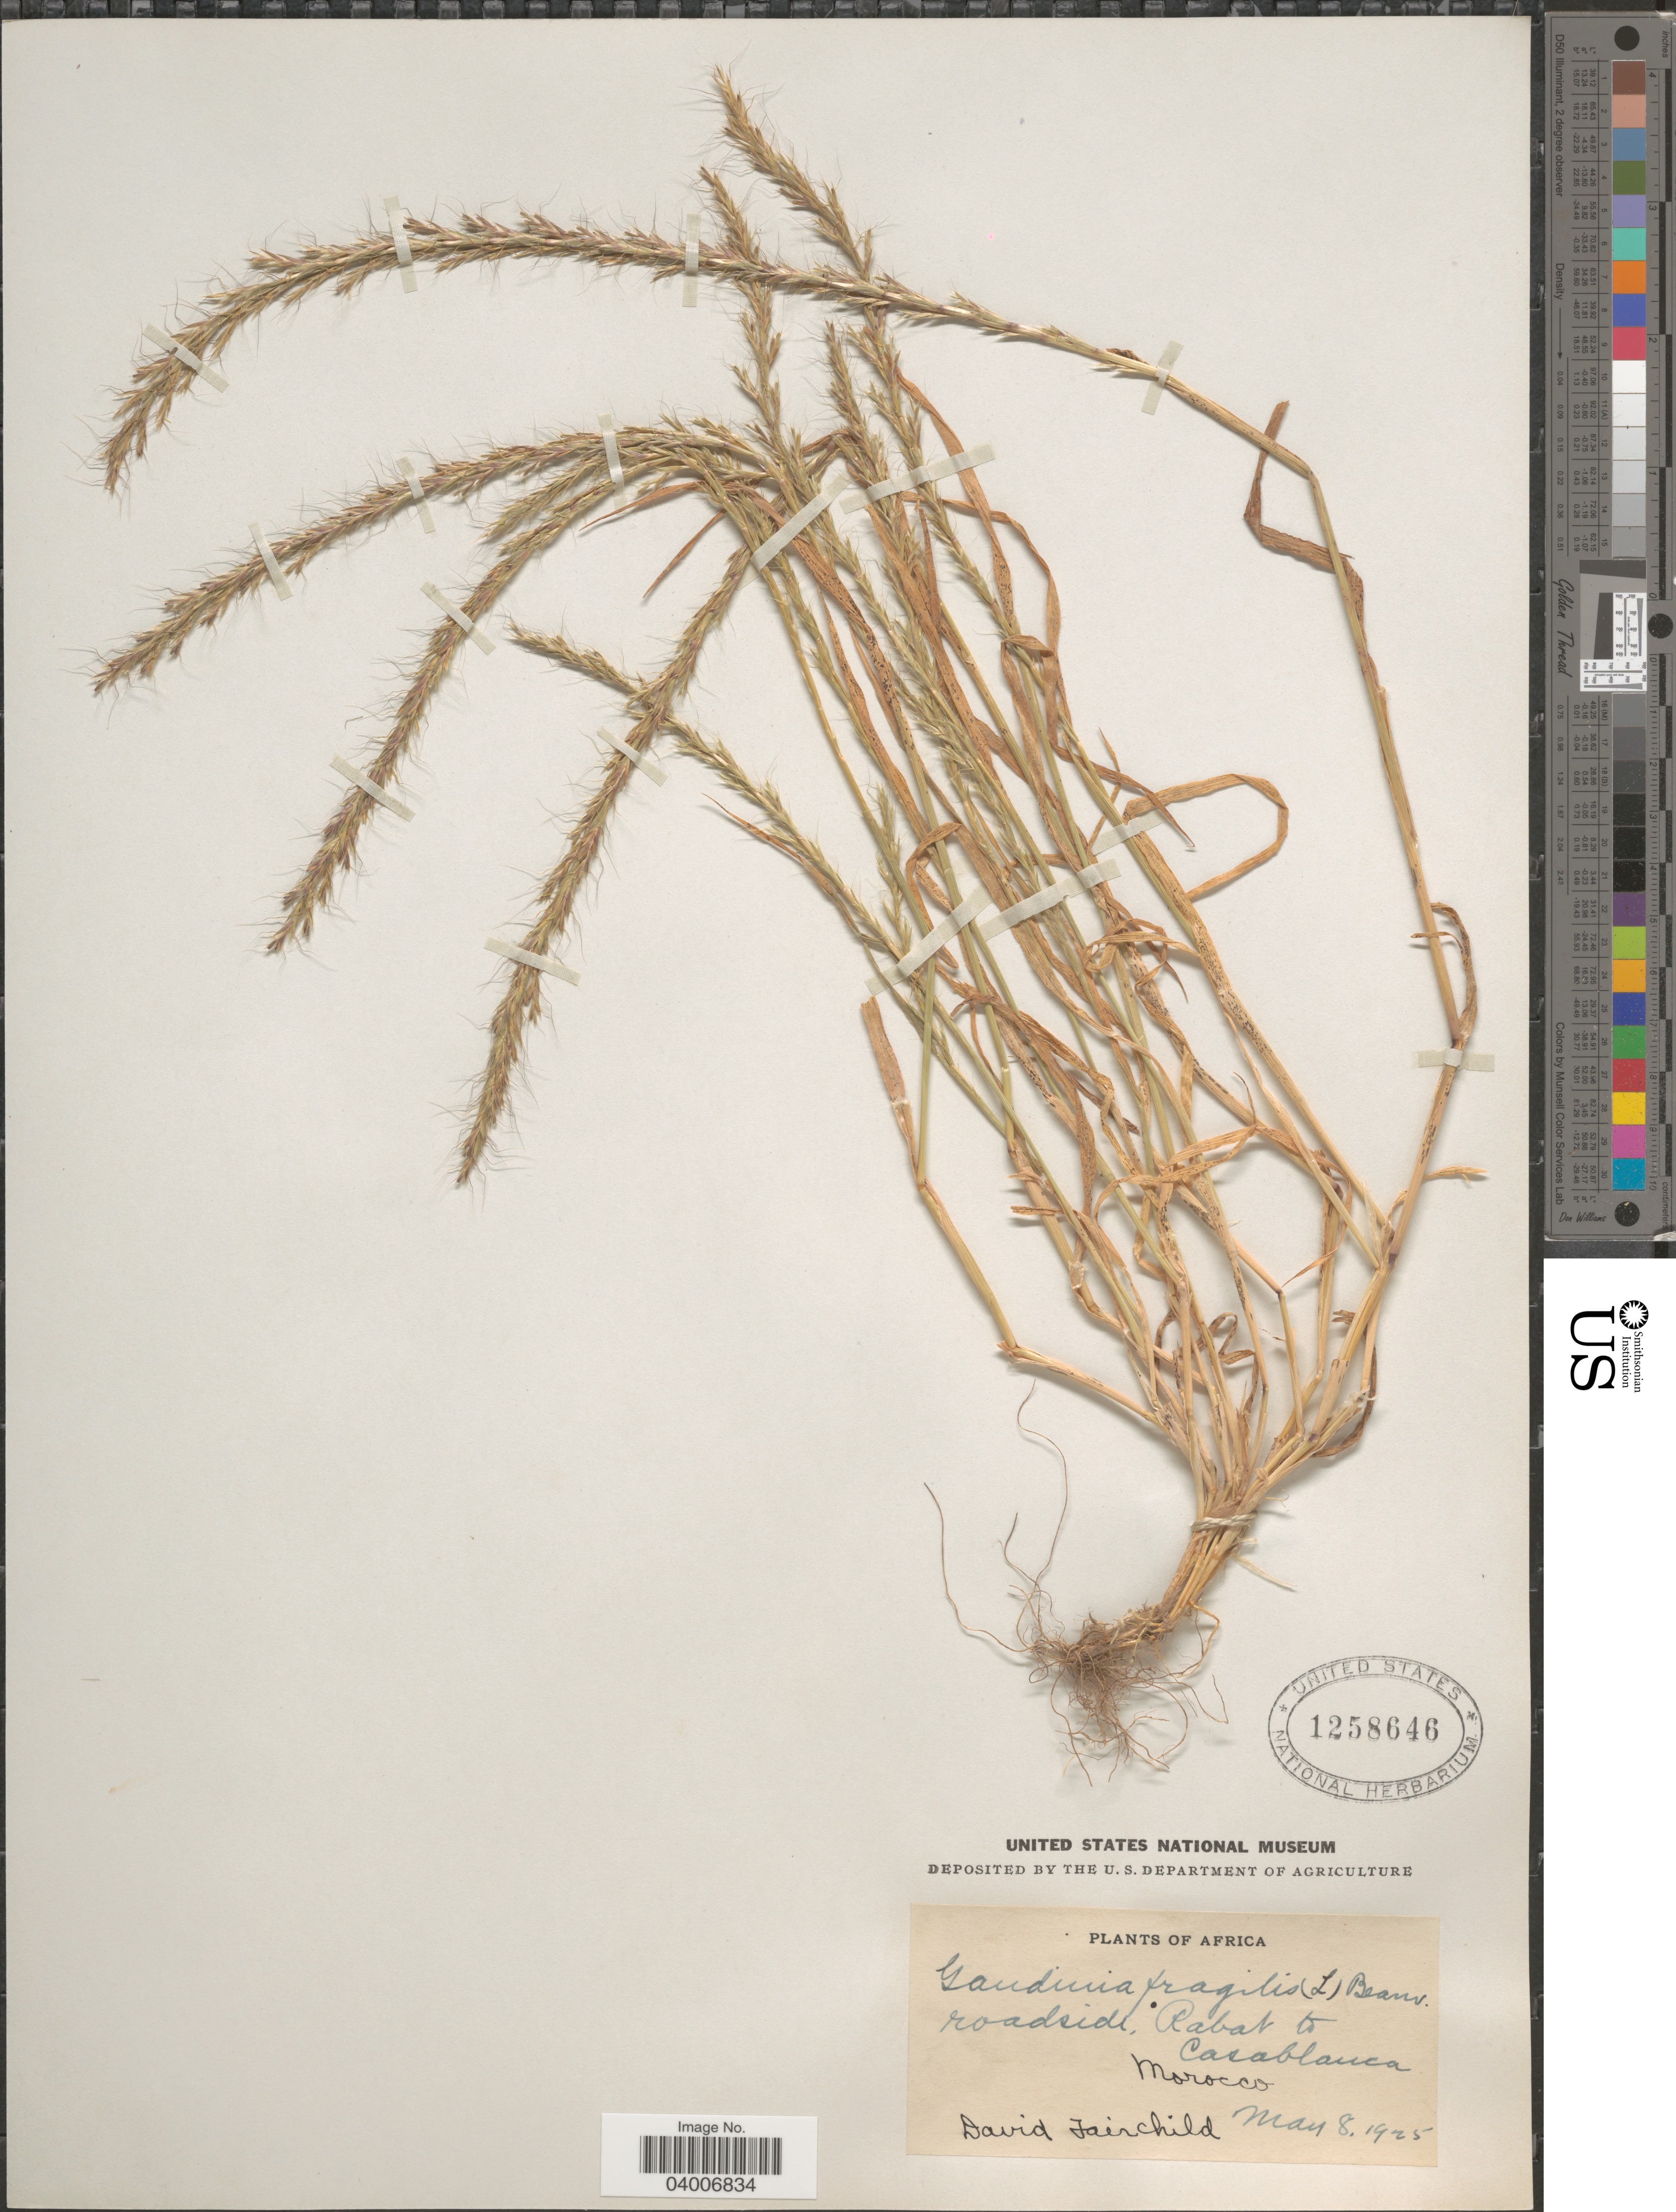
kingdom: Plantae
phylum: Tracheophyta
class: Liliopsida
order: Poales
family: Poaceae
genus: Gaudinia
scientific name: Gaudinia fragilis var. fragilis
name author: (L.) P. Beauv.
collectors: D. Fairchild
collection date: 1925-05-08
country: Morocco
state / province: Rabat-Salé-Zemmour-Zaër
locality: Roadside, Rabat to Casablanca.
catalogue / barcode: US 1258646